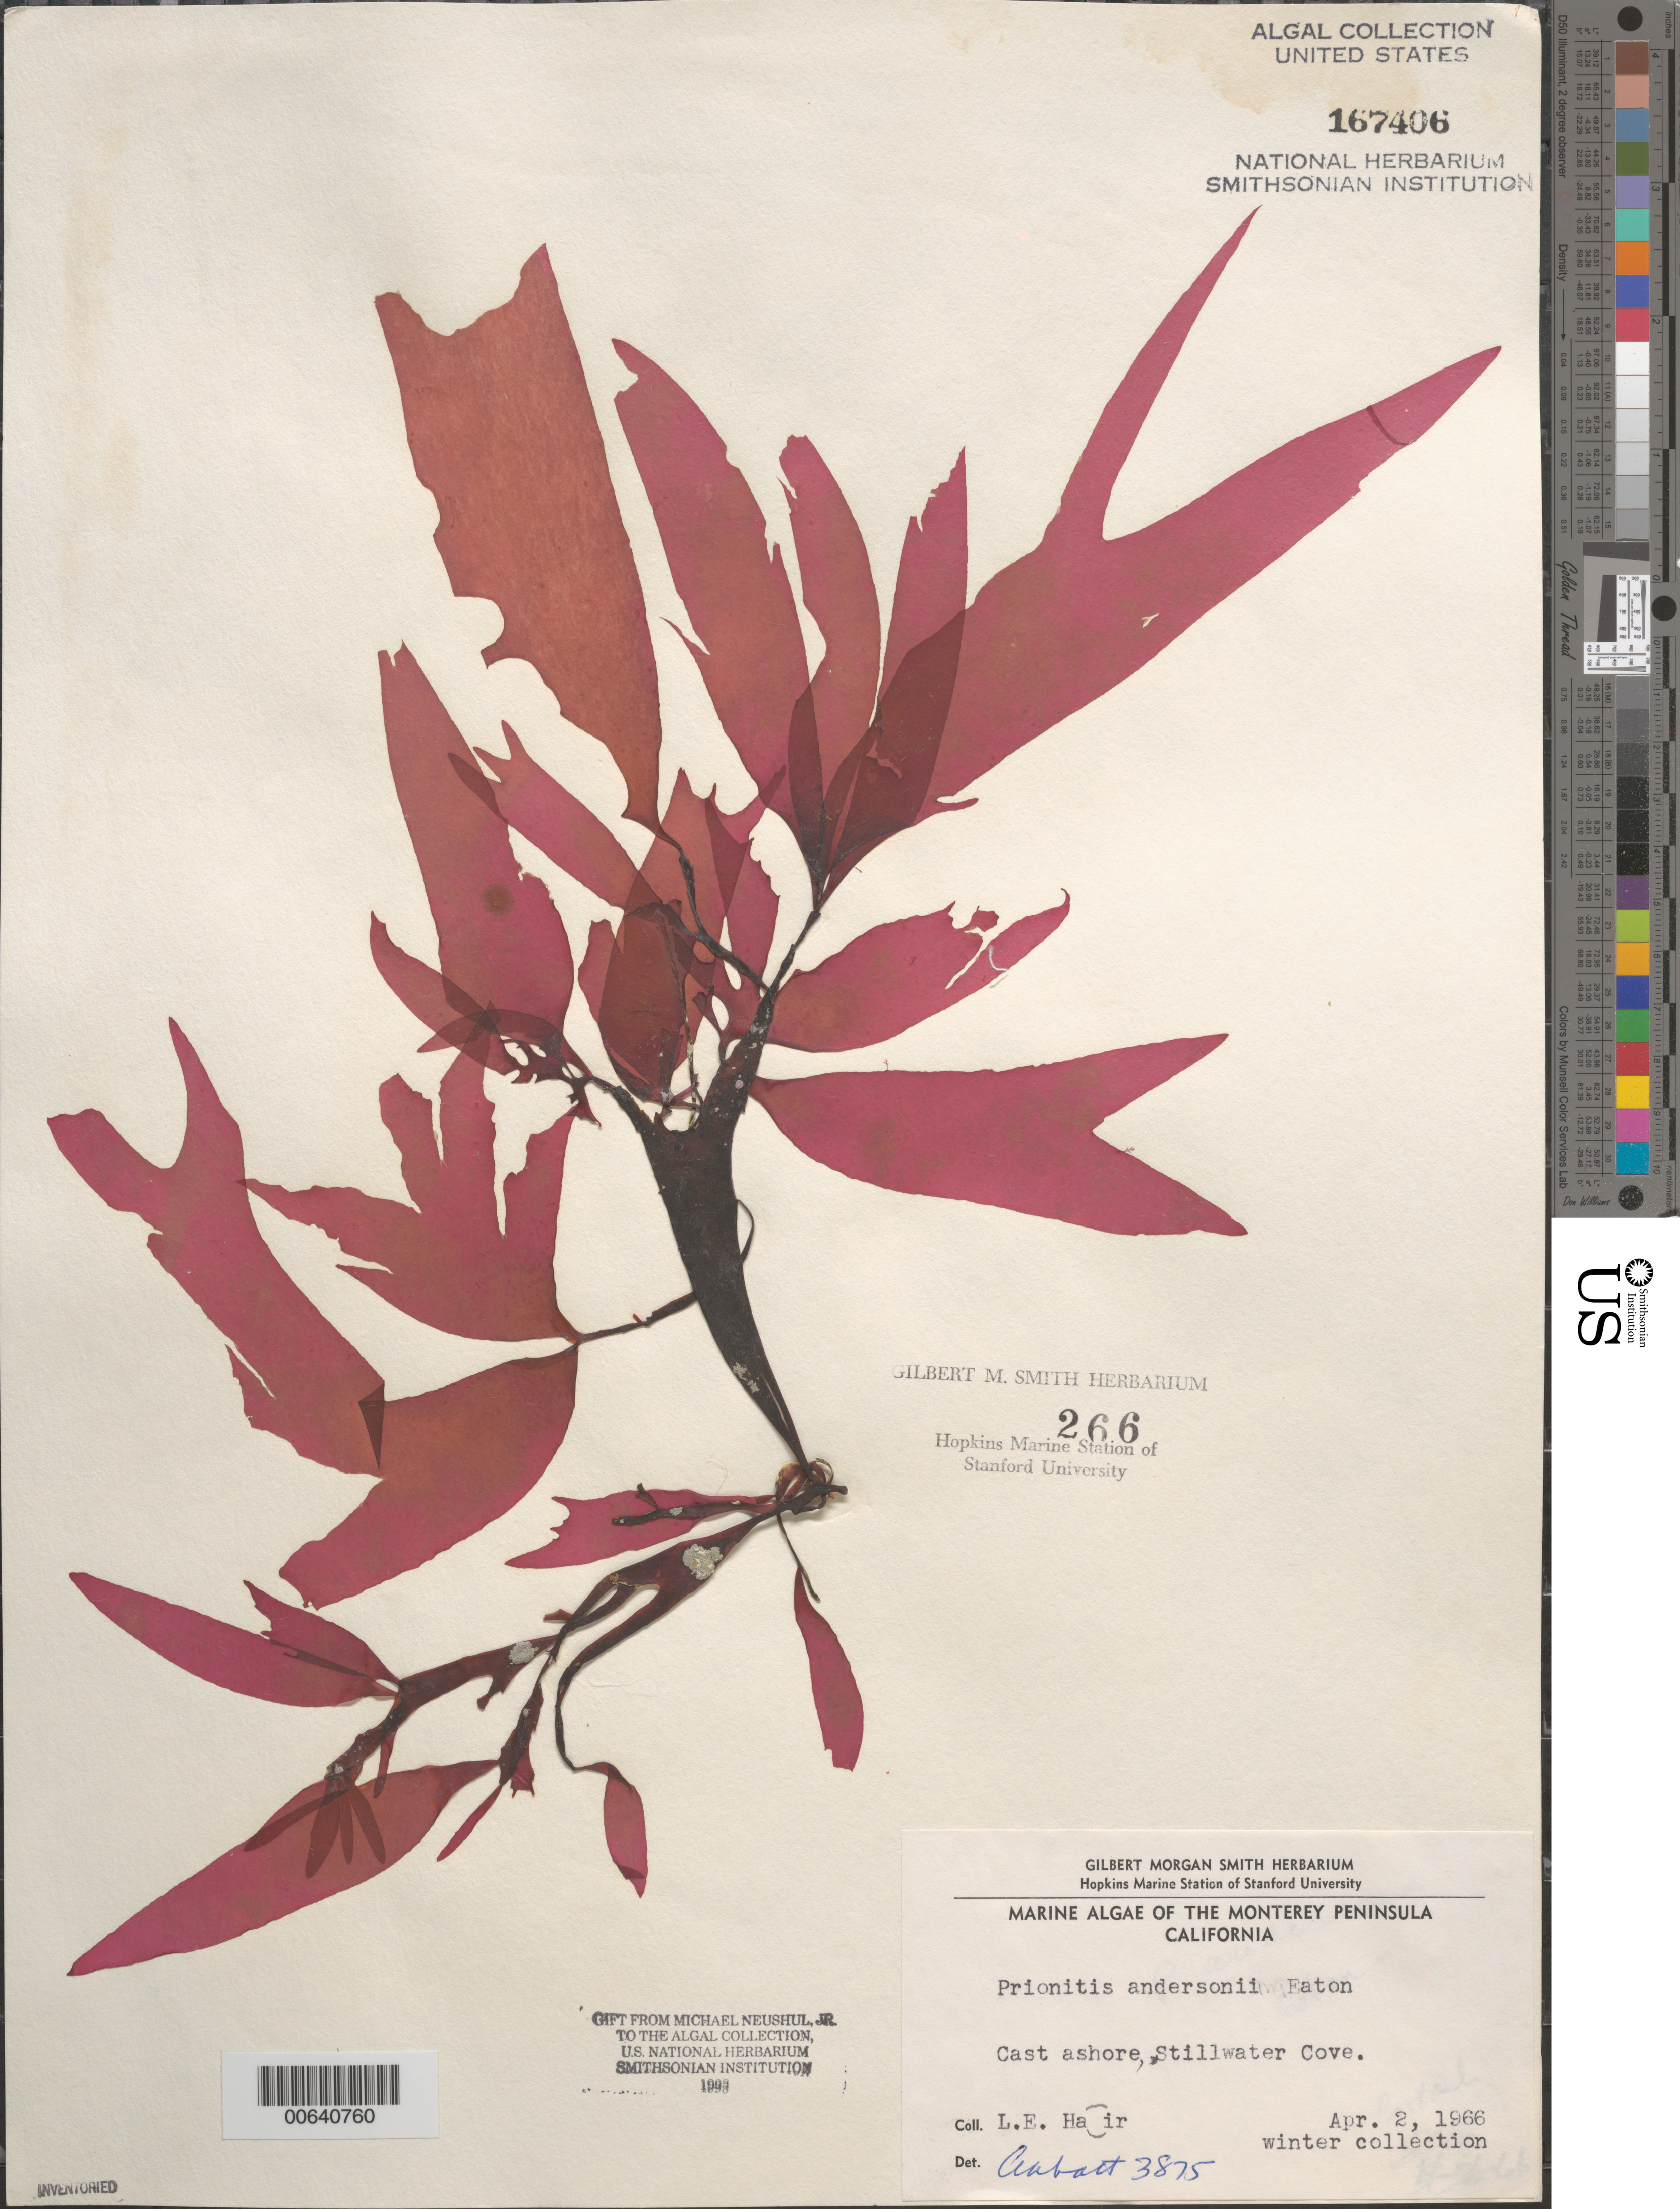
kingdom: Plantae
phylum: Rhodophyta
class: Florideophyceae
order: Cryptonemiales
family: Cryptonemiaceae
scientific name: Prionitis sternbergii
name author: (C. Agardh) J. Agardh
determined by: Algae name updating Project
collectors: L. Hair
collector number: IAA 3875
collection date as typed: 02 Apr 1966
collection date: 1966-04-02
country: United States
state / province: California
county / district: Monterey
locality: Stillwater Cove, Monterey Peninsula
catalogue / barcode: US 167406